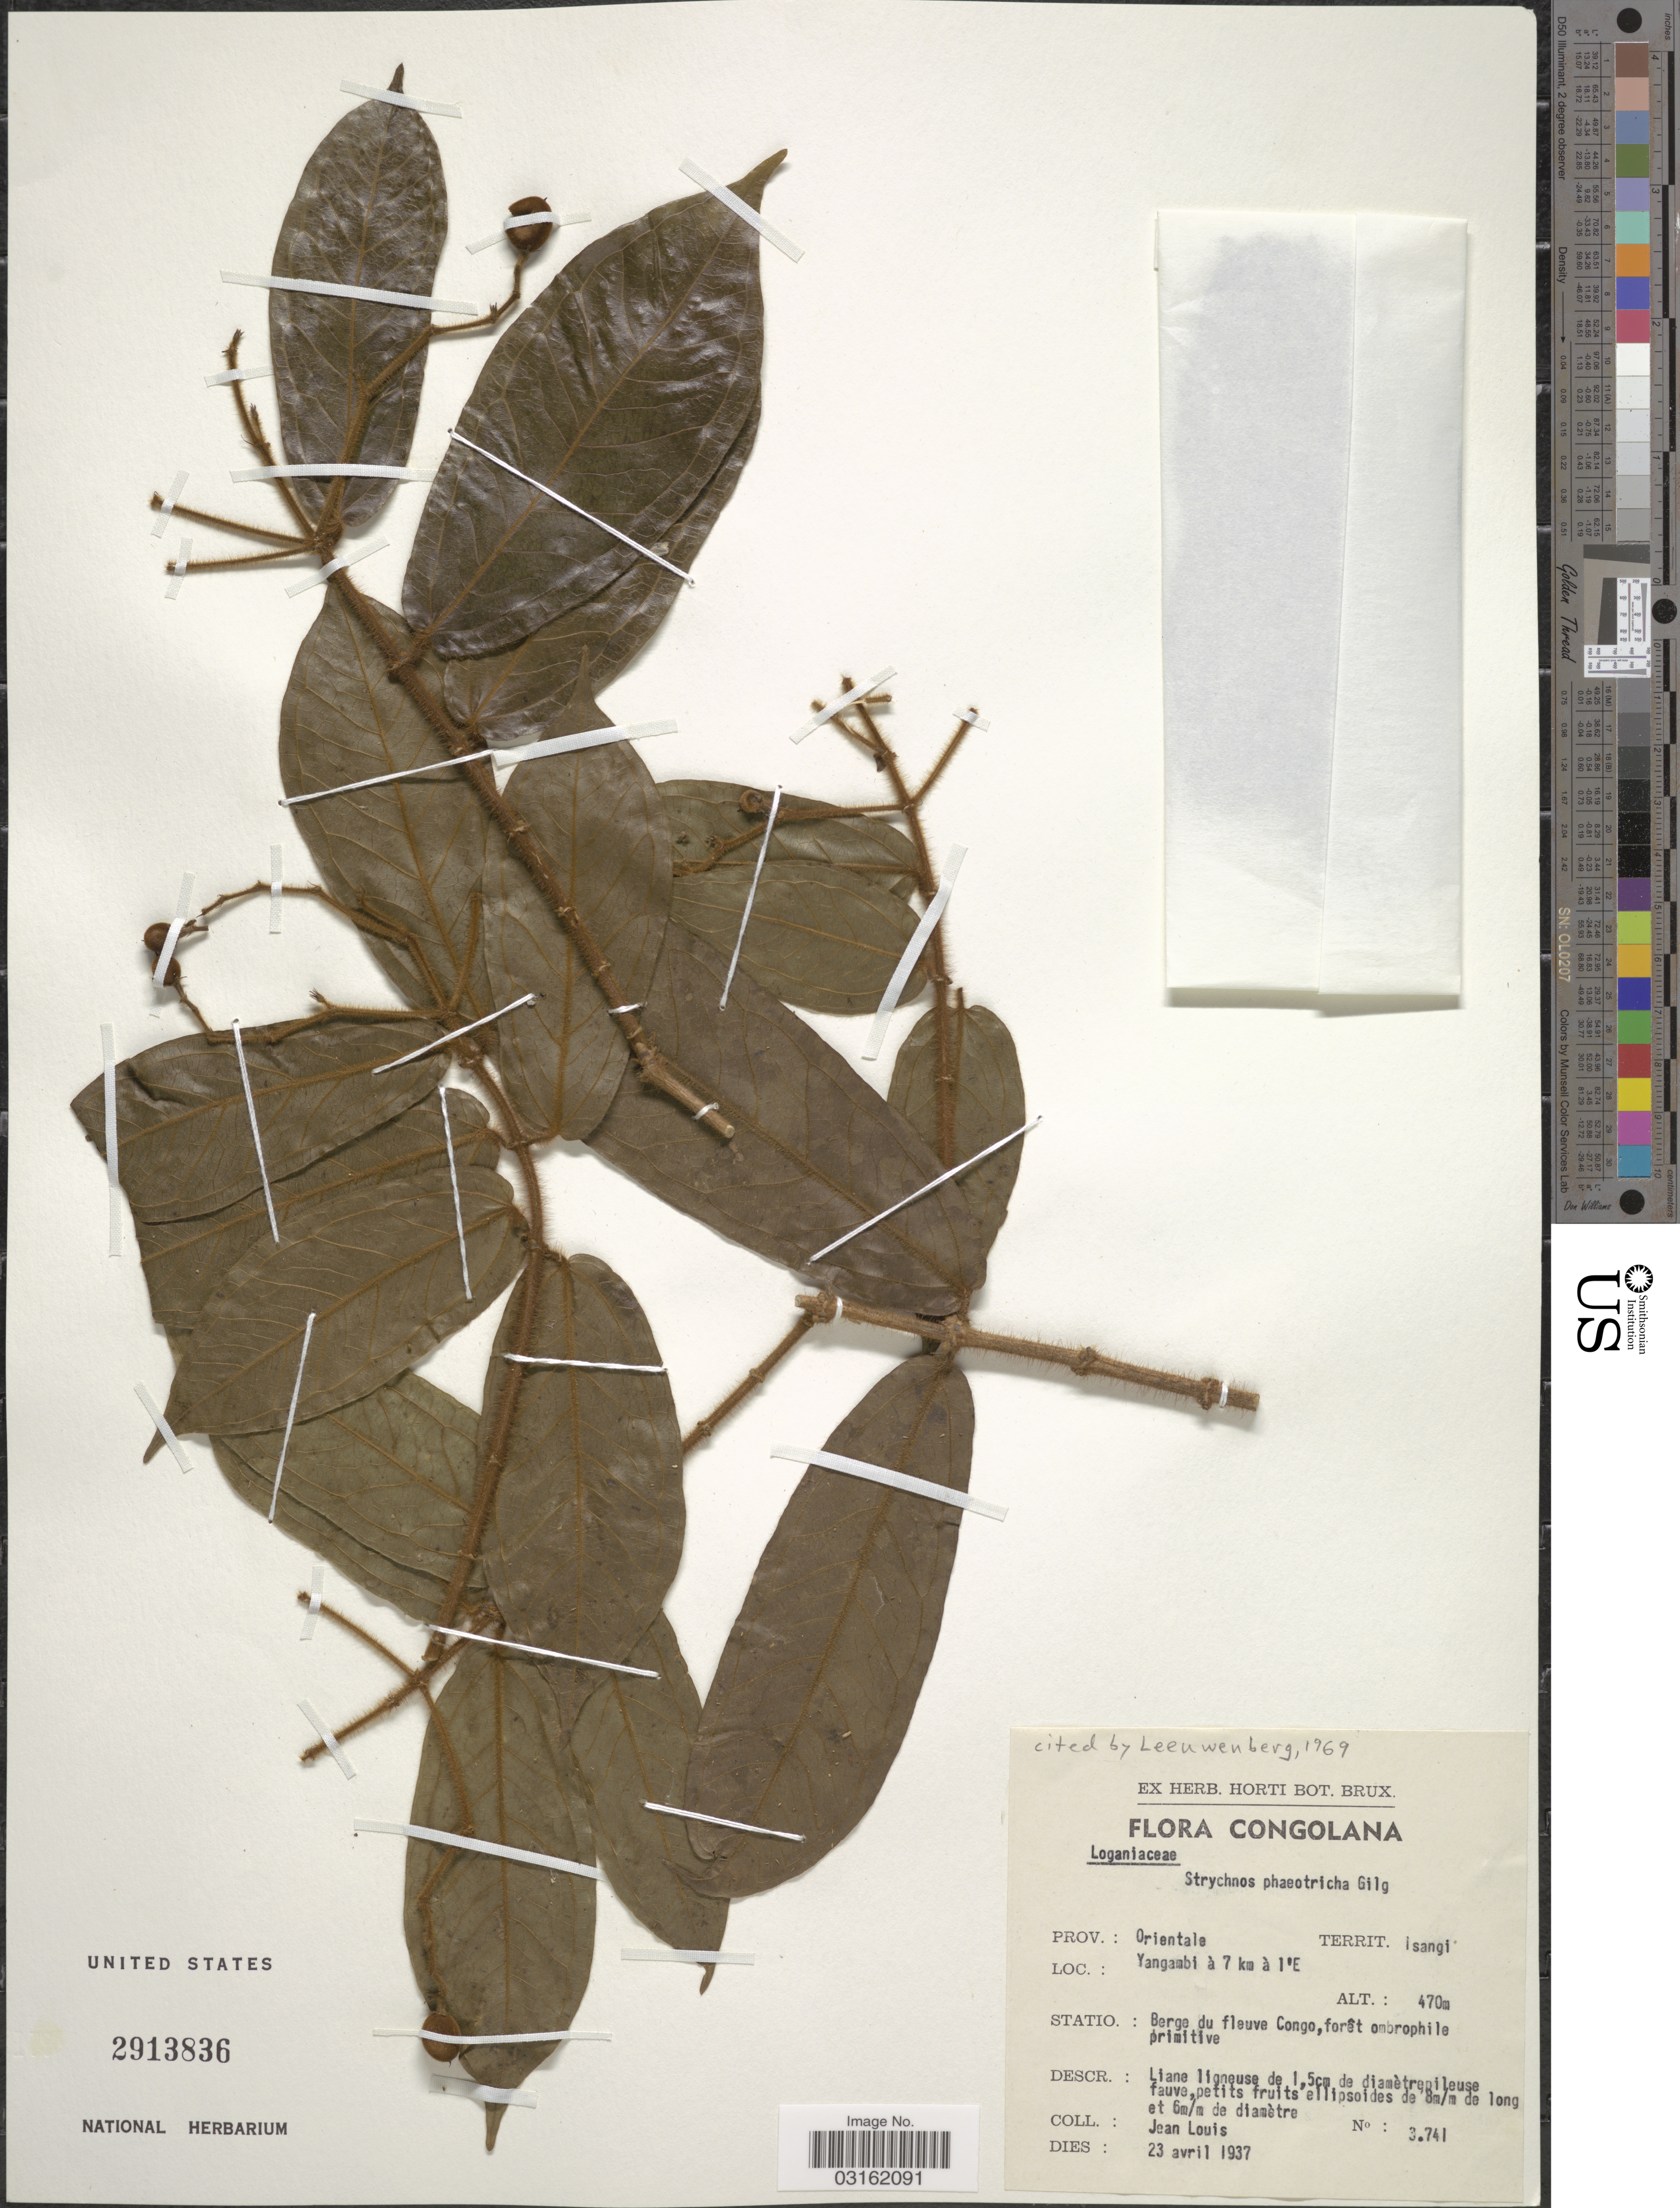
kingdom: Plantae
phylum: Tracheophyta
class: Magnoliopsida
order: Gentianales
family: Loganiaceae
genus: Strychnos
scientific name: Strychnos phaeotricha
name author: Gilg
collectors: J. Louis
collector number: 3741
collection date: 1937-04-23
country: Congo, Democratic Republic of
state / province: Tshopo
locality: Prov.: Orientale, Territ.: Isangi, Yangambi à 7 km à l' E.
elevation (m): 470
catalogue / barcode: US 2913836